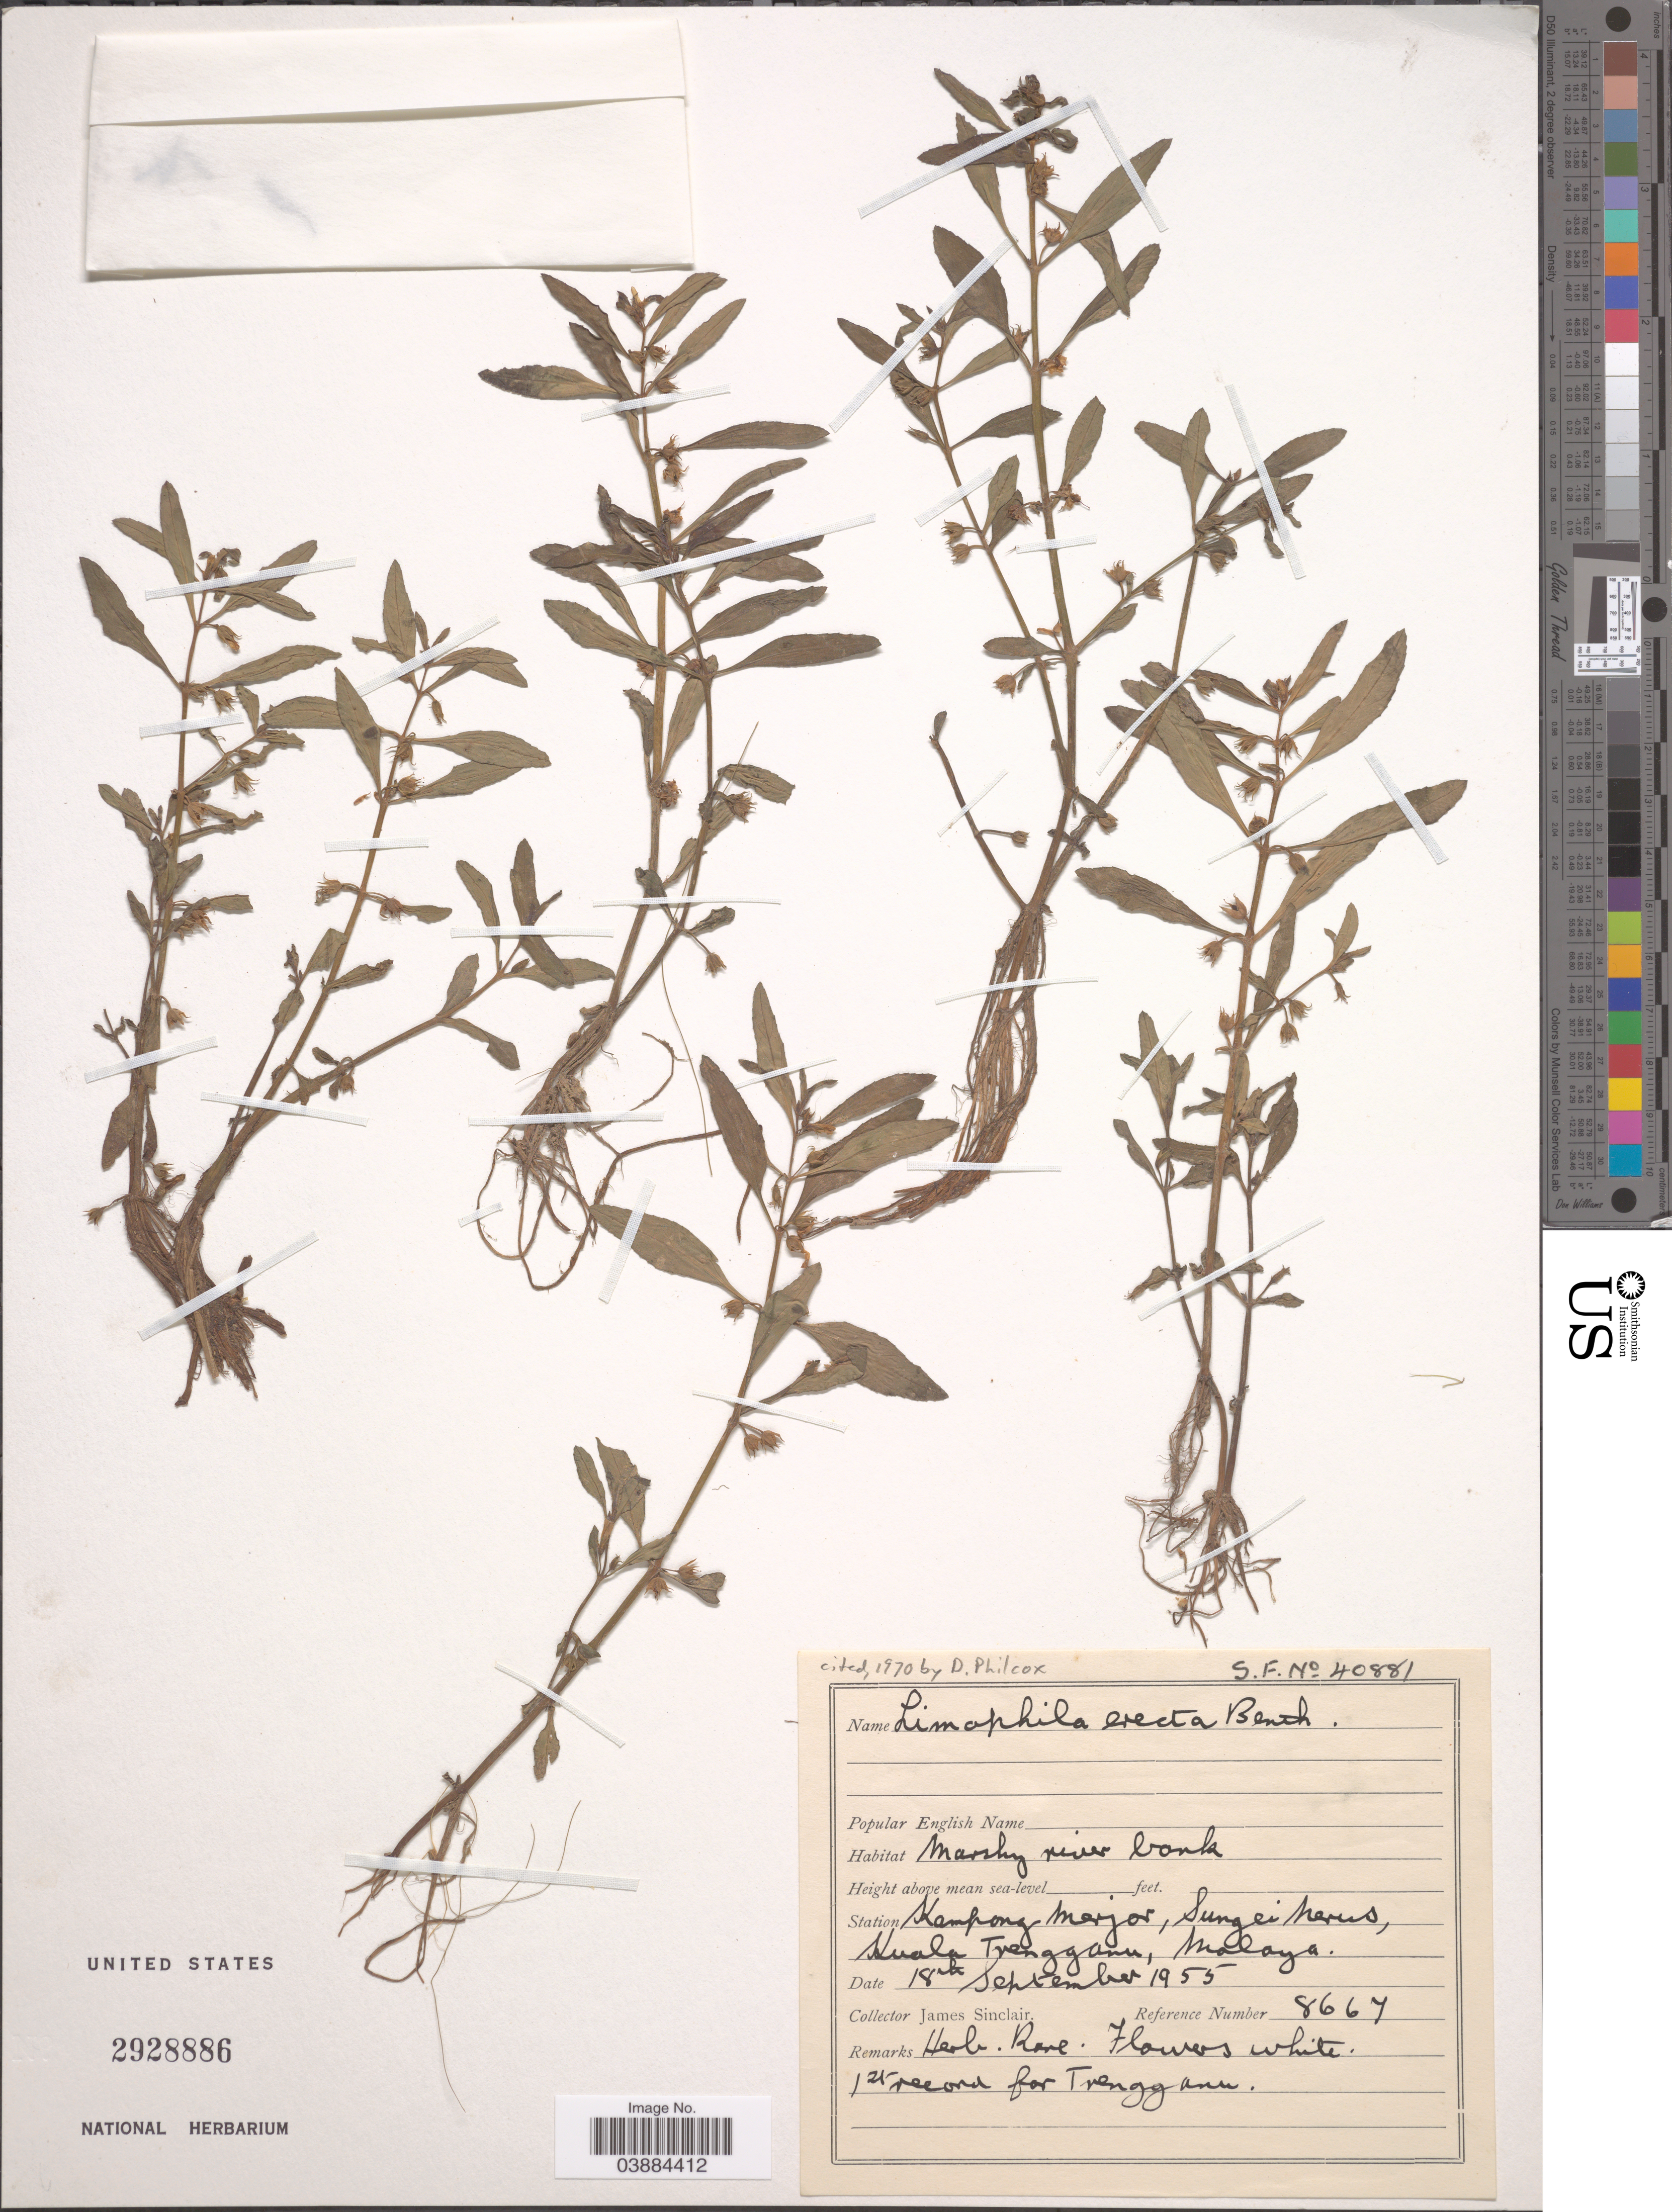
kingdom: Plantae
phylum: Tracheophyta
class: Magnoliopsida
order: Lamiales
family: Plantaginaceae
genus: Limnophila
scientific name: Limnophila erecta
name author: Benth.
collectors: J. Sinclair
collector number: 8667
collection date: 1955-09-18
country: Malaysia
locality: Station Kampong Merjor, Sungei Nerus, Kuala Trengganu, Malaya.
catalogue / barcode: US 2928886